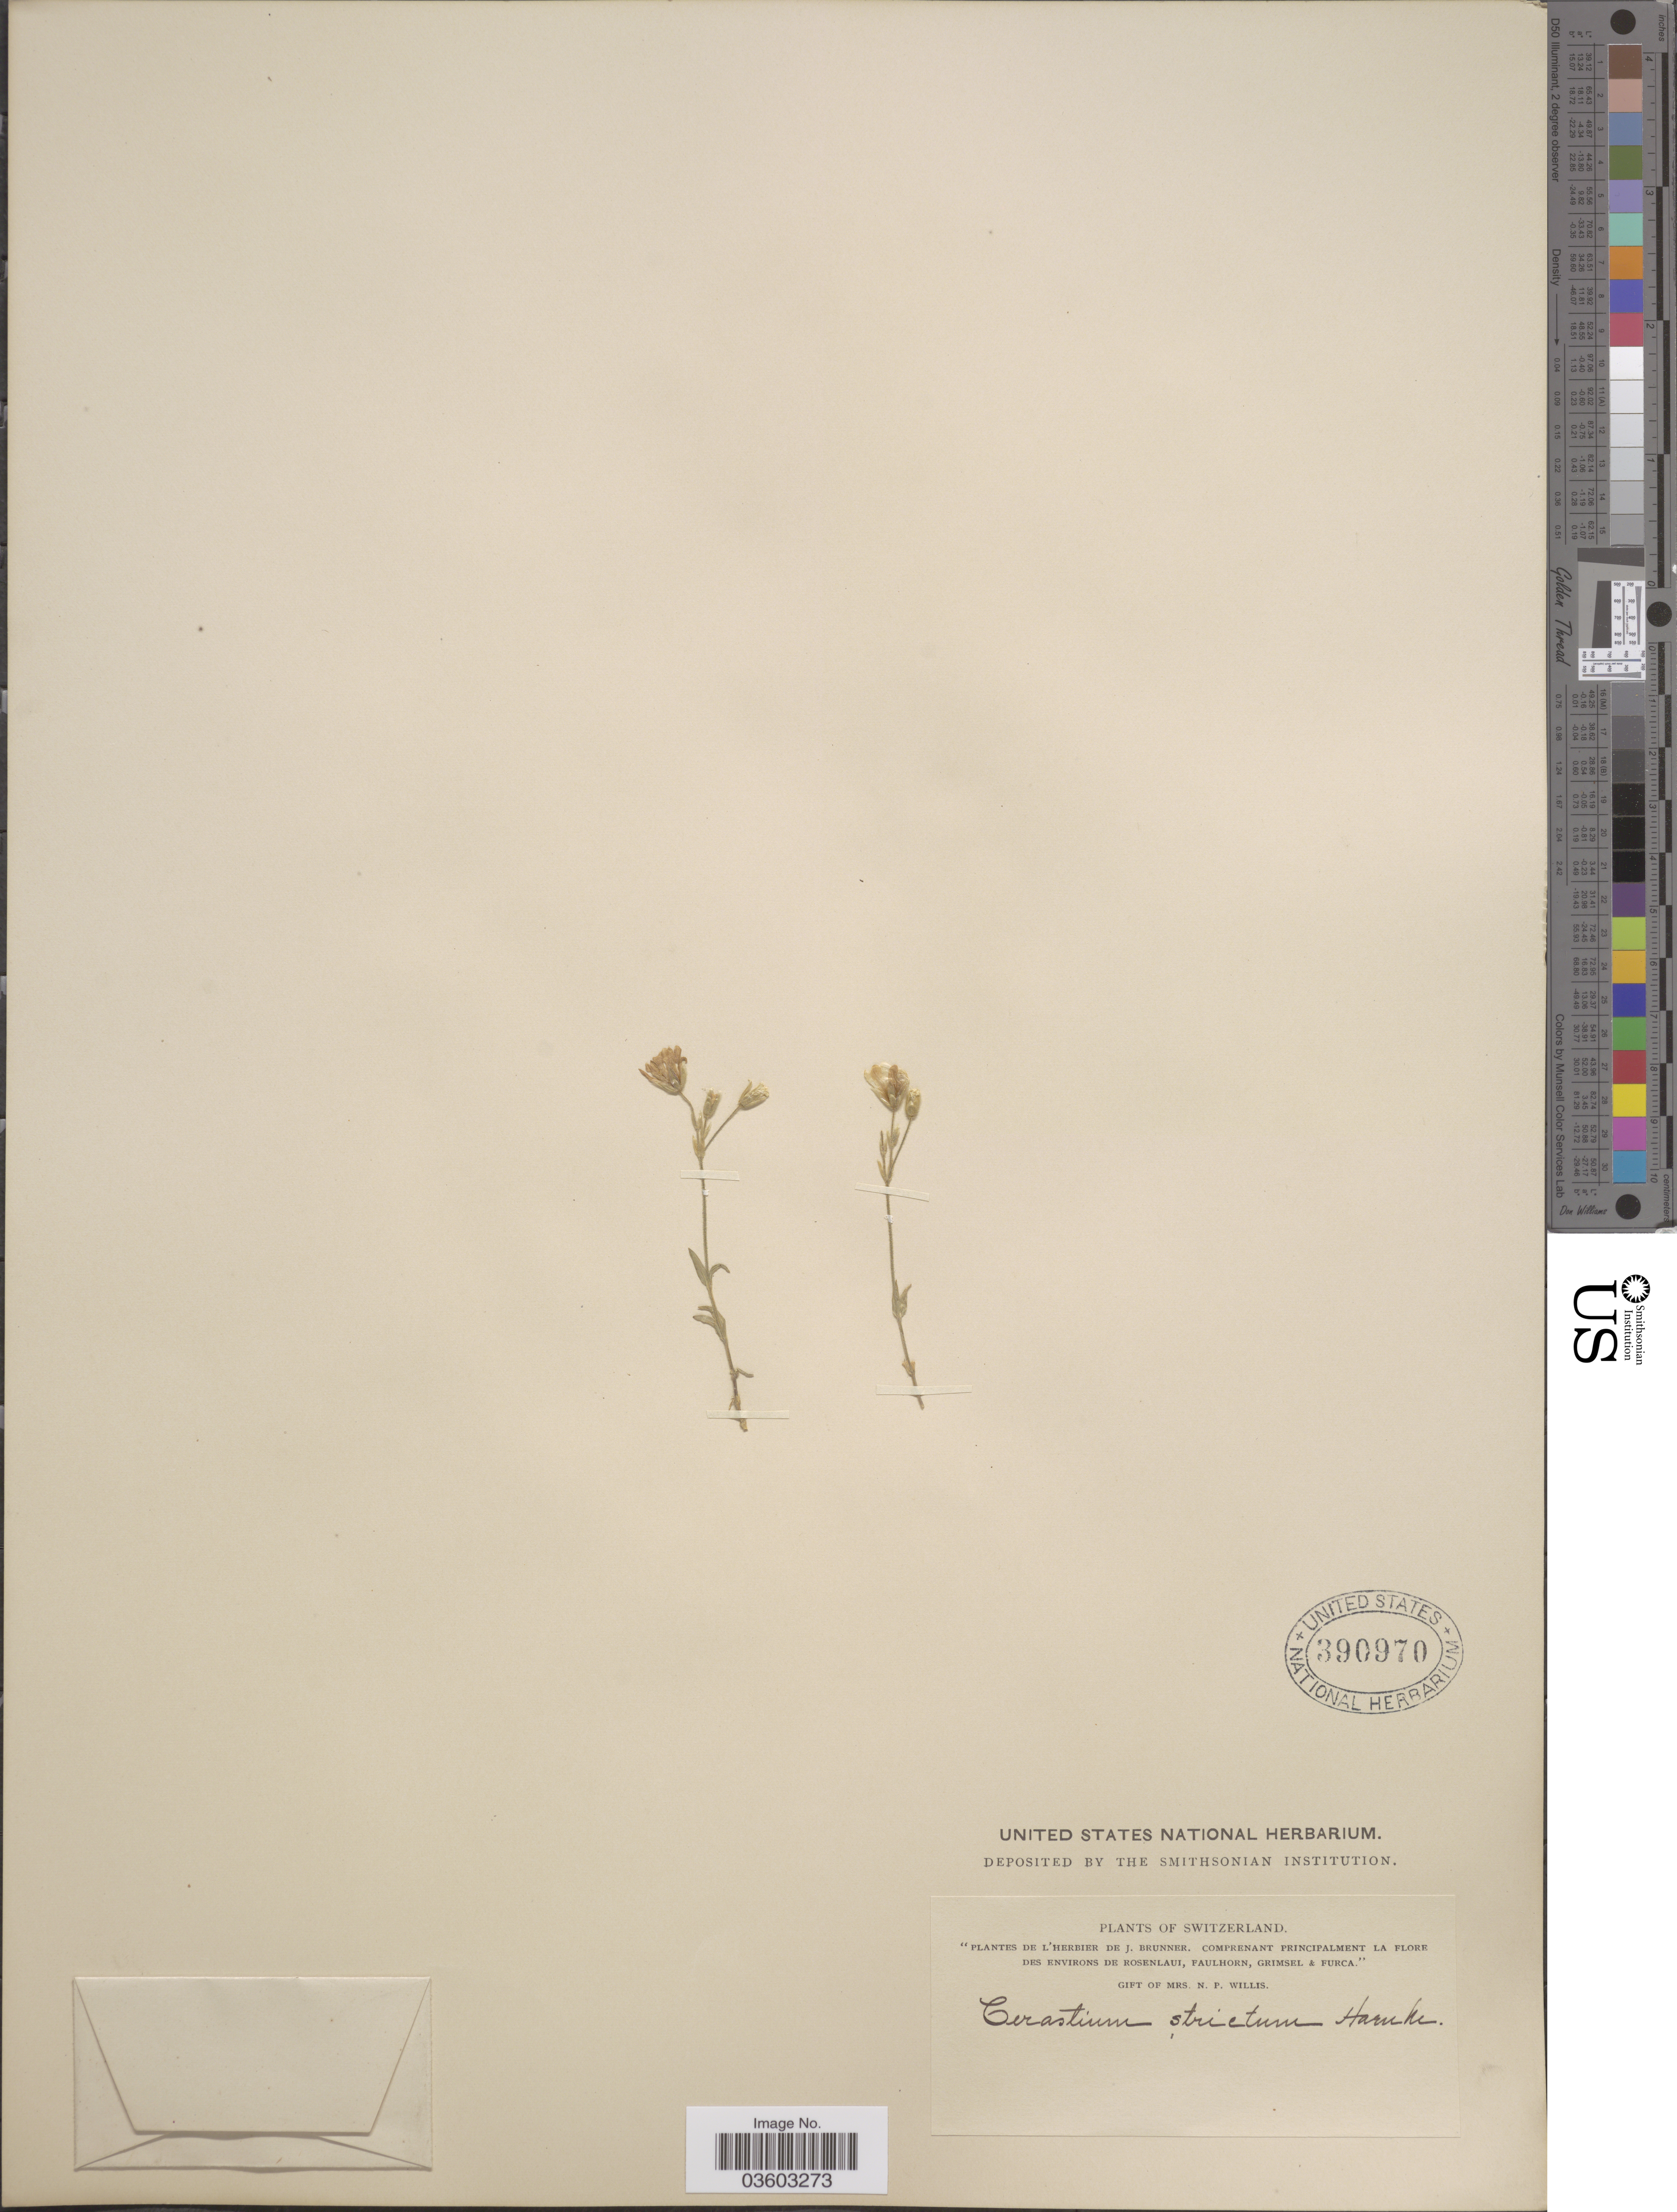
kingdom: Plantae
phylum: Tracheophyta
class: Magnoliopsida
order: Caryophyllales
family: Caryophyllaceae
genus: Cerastium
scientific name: Cerastium strictum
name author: L.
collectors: ex herb. J. Brunner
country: Switzerland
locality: Environs de Rosenlaui, Faulhorn, Grimsel & Furca.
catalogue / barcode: US 390970